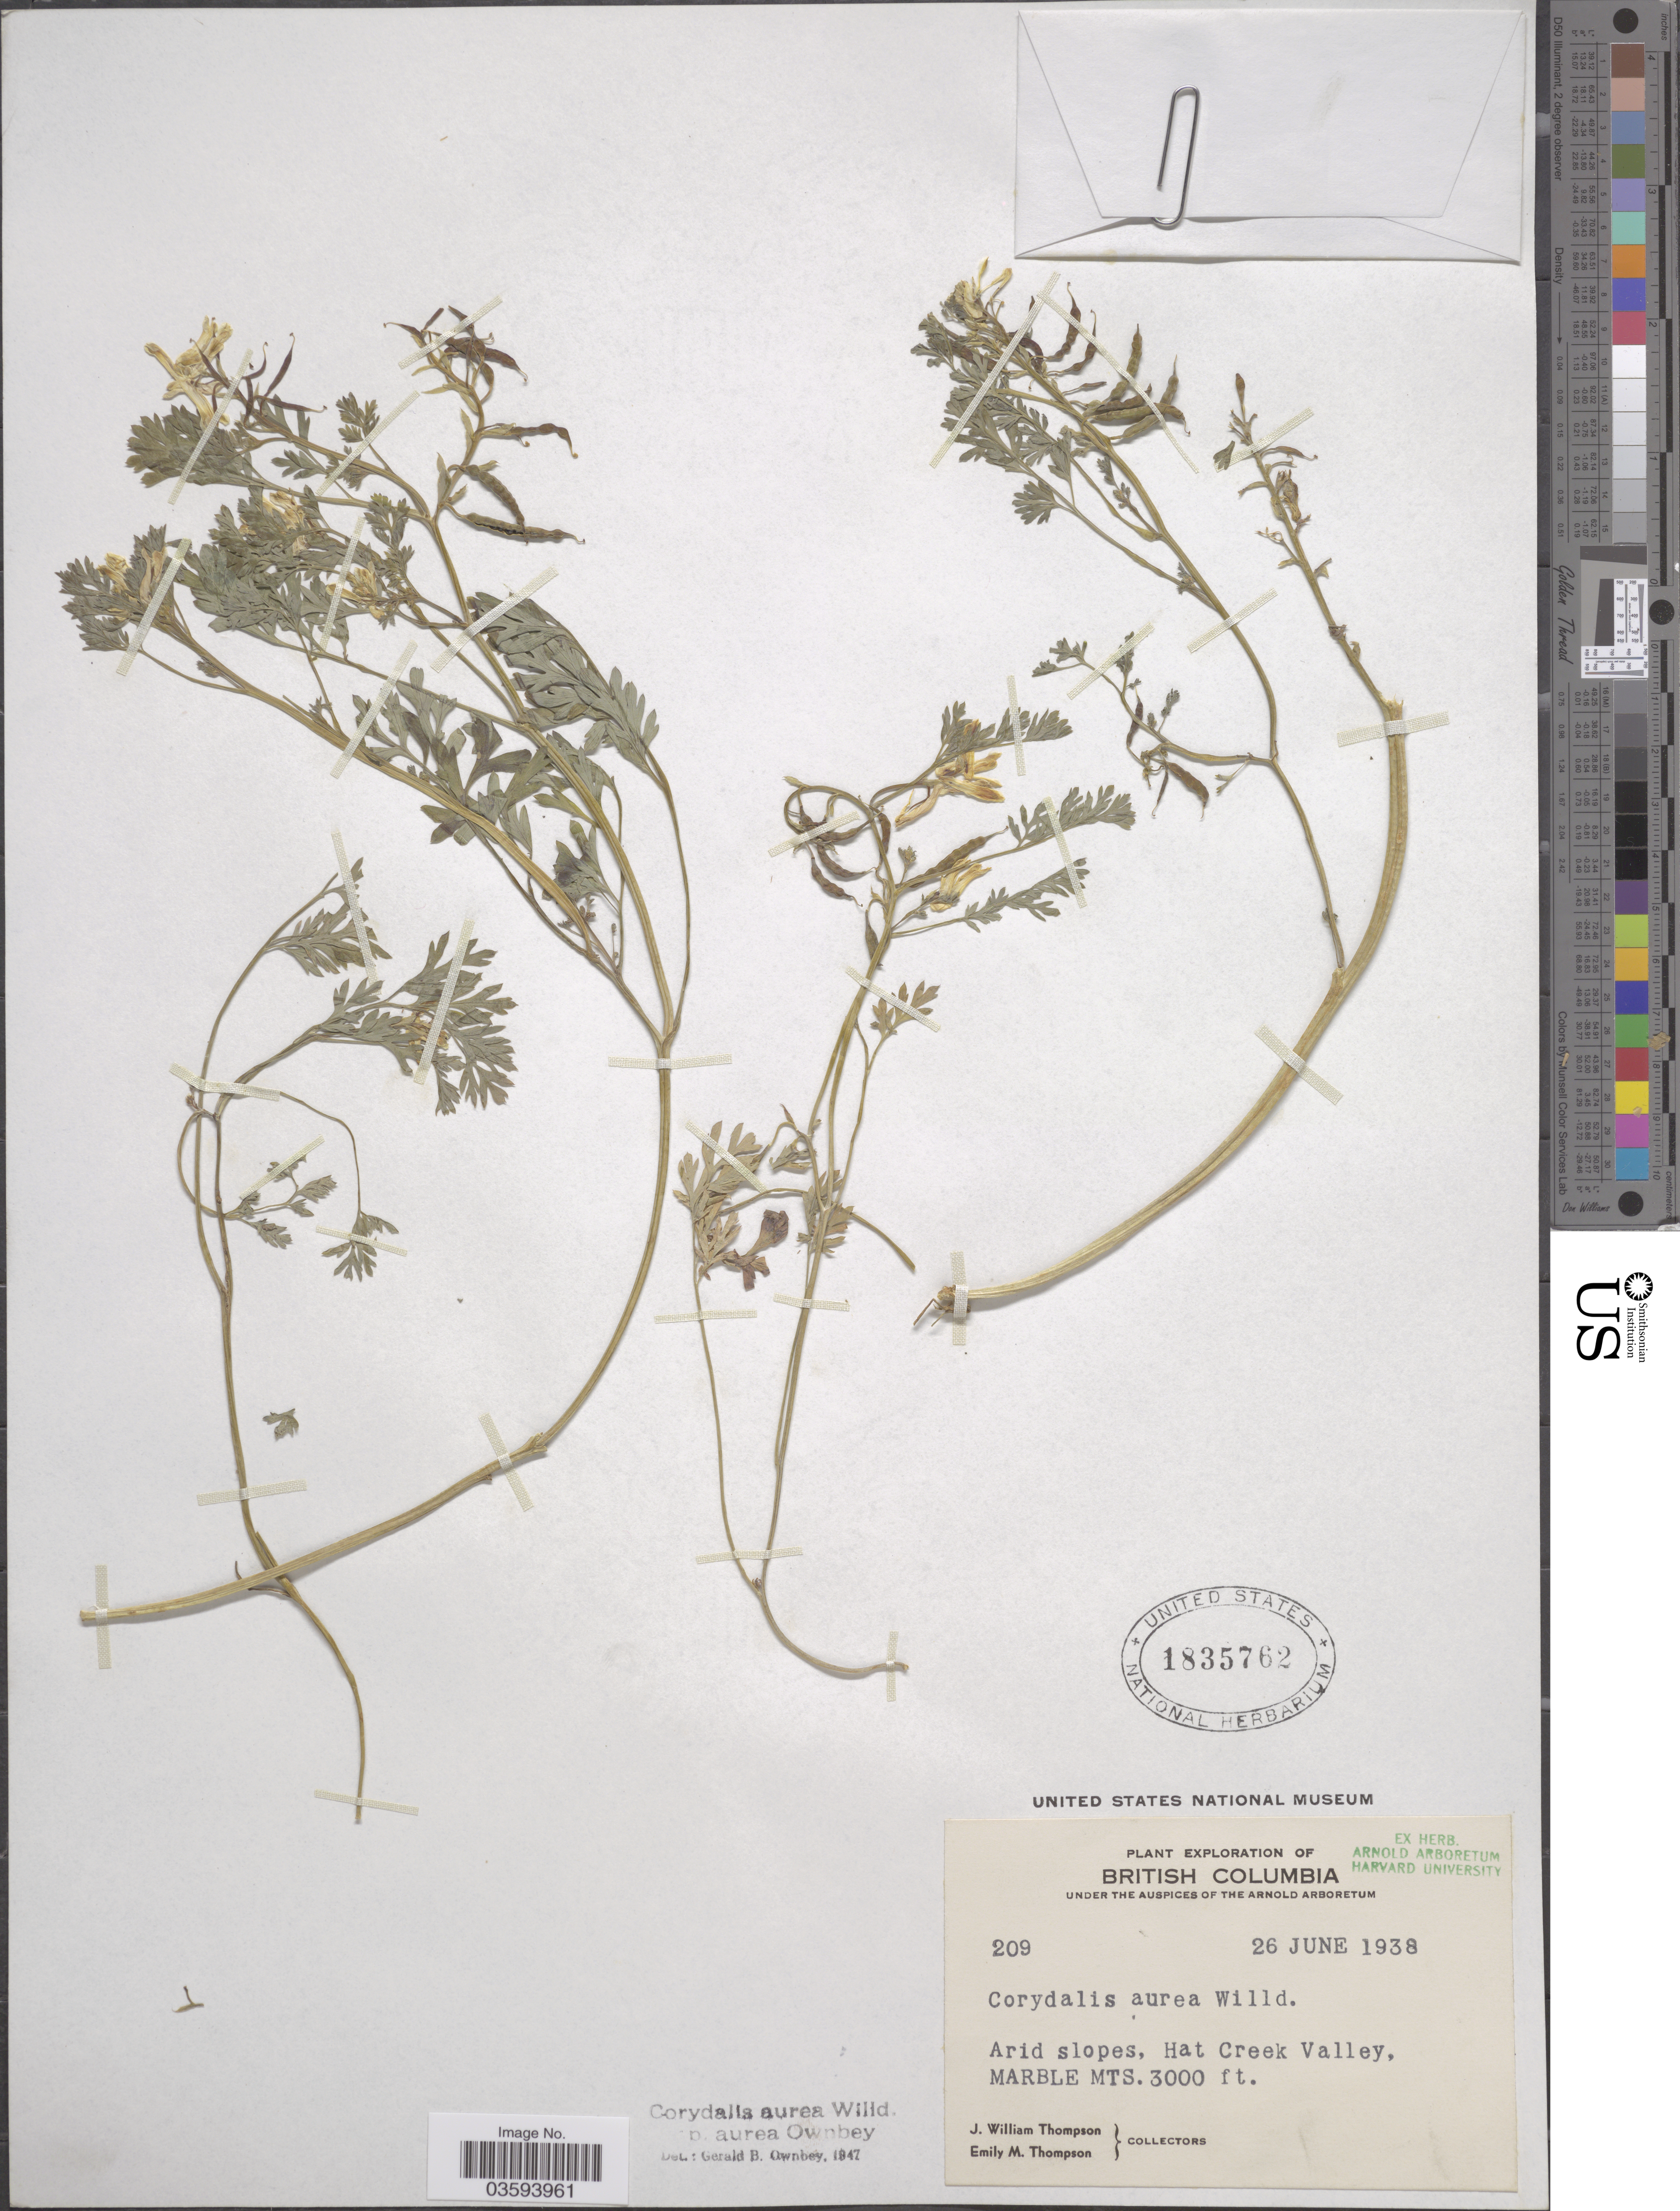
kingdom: Plantae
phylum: Tracheophyta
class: Magnoliopsida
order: Ranunculales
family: Papaveraceae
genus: Corydalis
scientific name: Corydalis aurea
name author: Willd.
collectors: J. W. Thompson & E. M. Thompson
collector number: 209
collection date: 1938-06-26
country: Canada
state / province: British Columbia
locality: Arid slopes, Hat Creek Valley, Marble Mts.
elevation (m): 914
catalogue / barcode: US 1835762